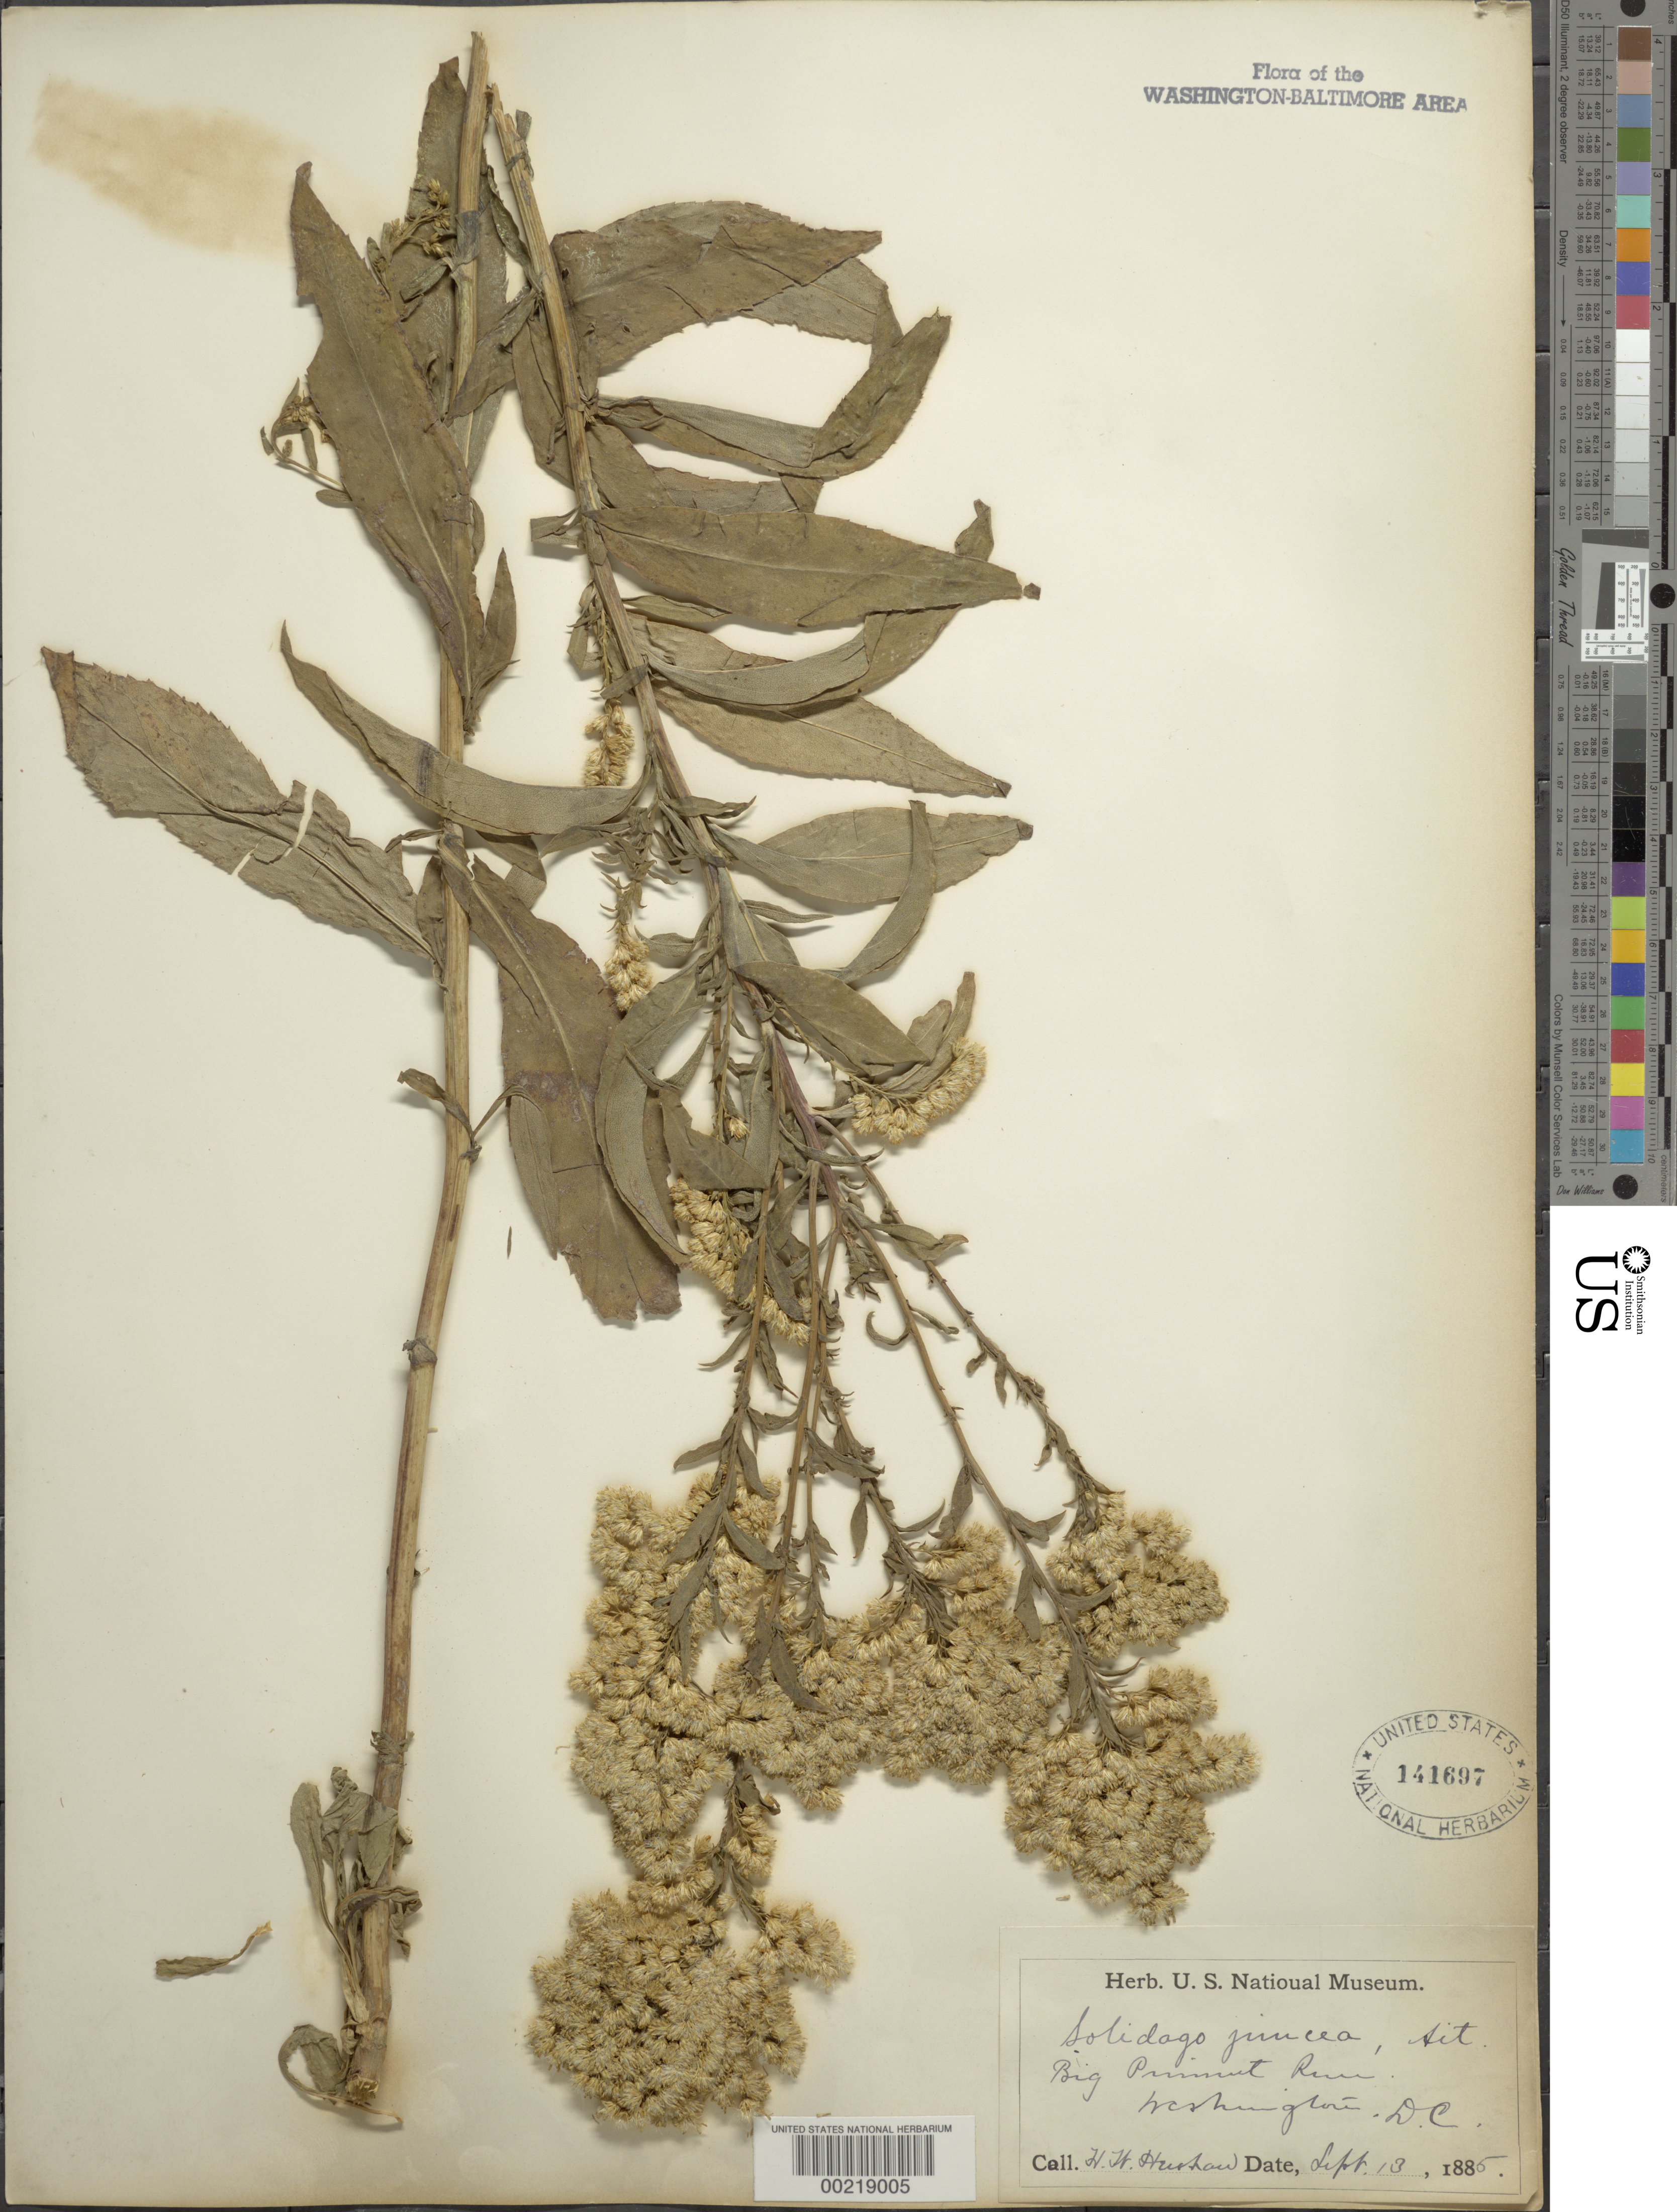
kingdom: Plantae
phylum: Tracheophyta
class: Magnoliopsida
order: Asterales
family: Asteraceae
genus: Solidago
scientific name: Solidago nemoralis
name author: Aiton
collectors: H. Henshaw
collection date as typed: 13 Sep 1885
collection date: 1885-09-13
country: United States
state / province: Virginia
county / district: Fairfax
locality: Big Pimmitt Run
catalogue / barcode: US 141697